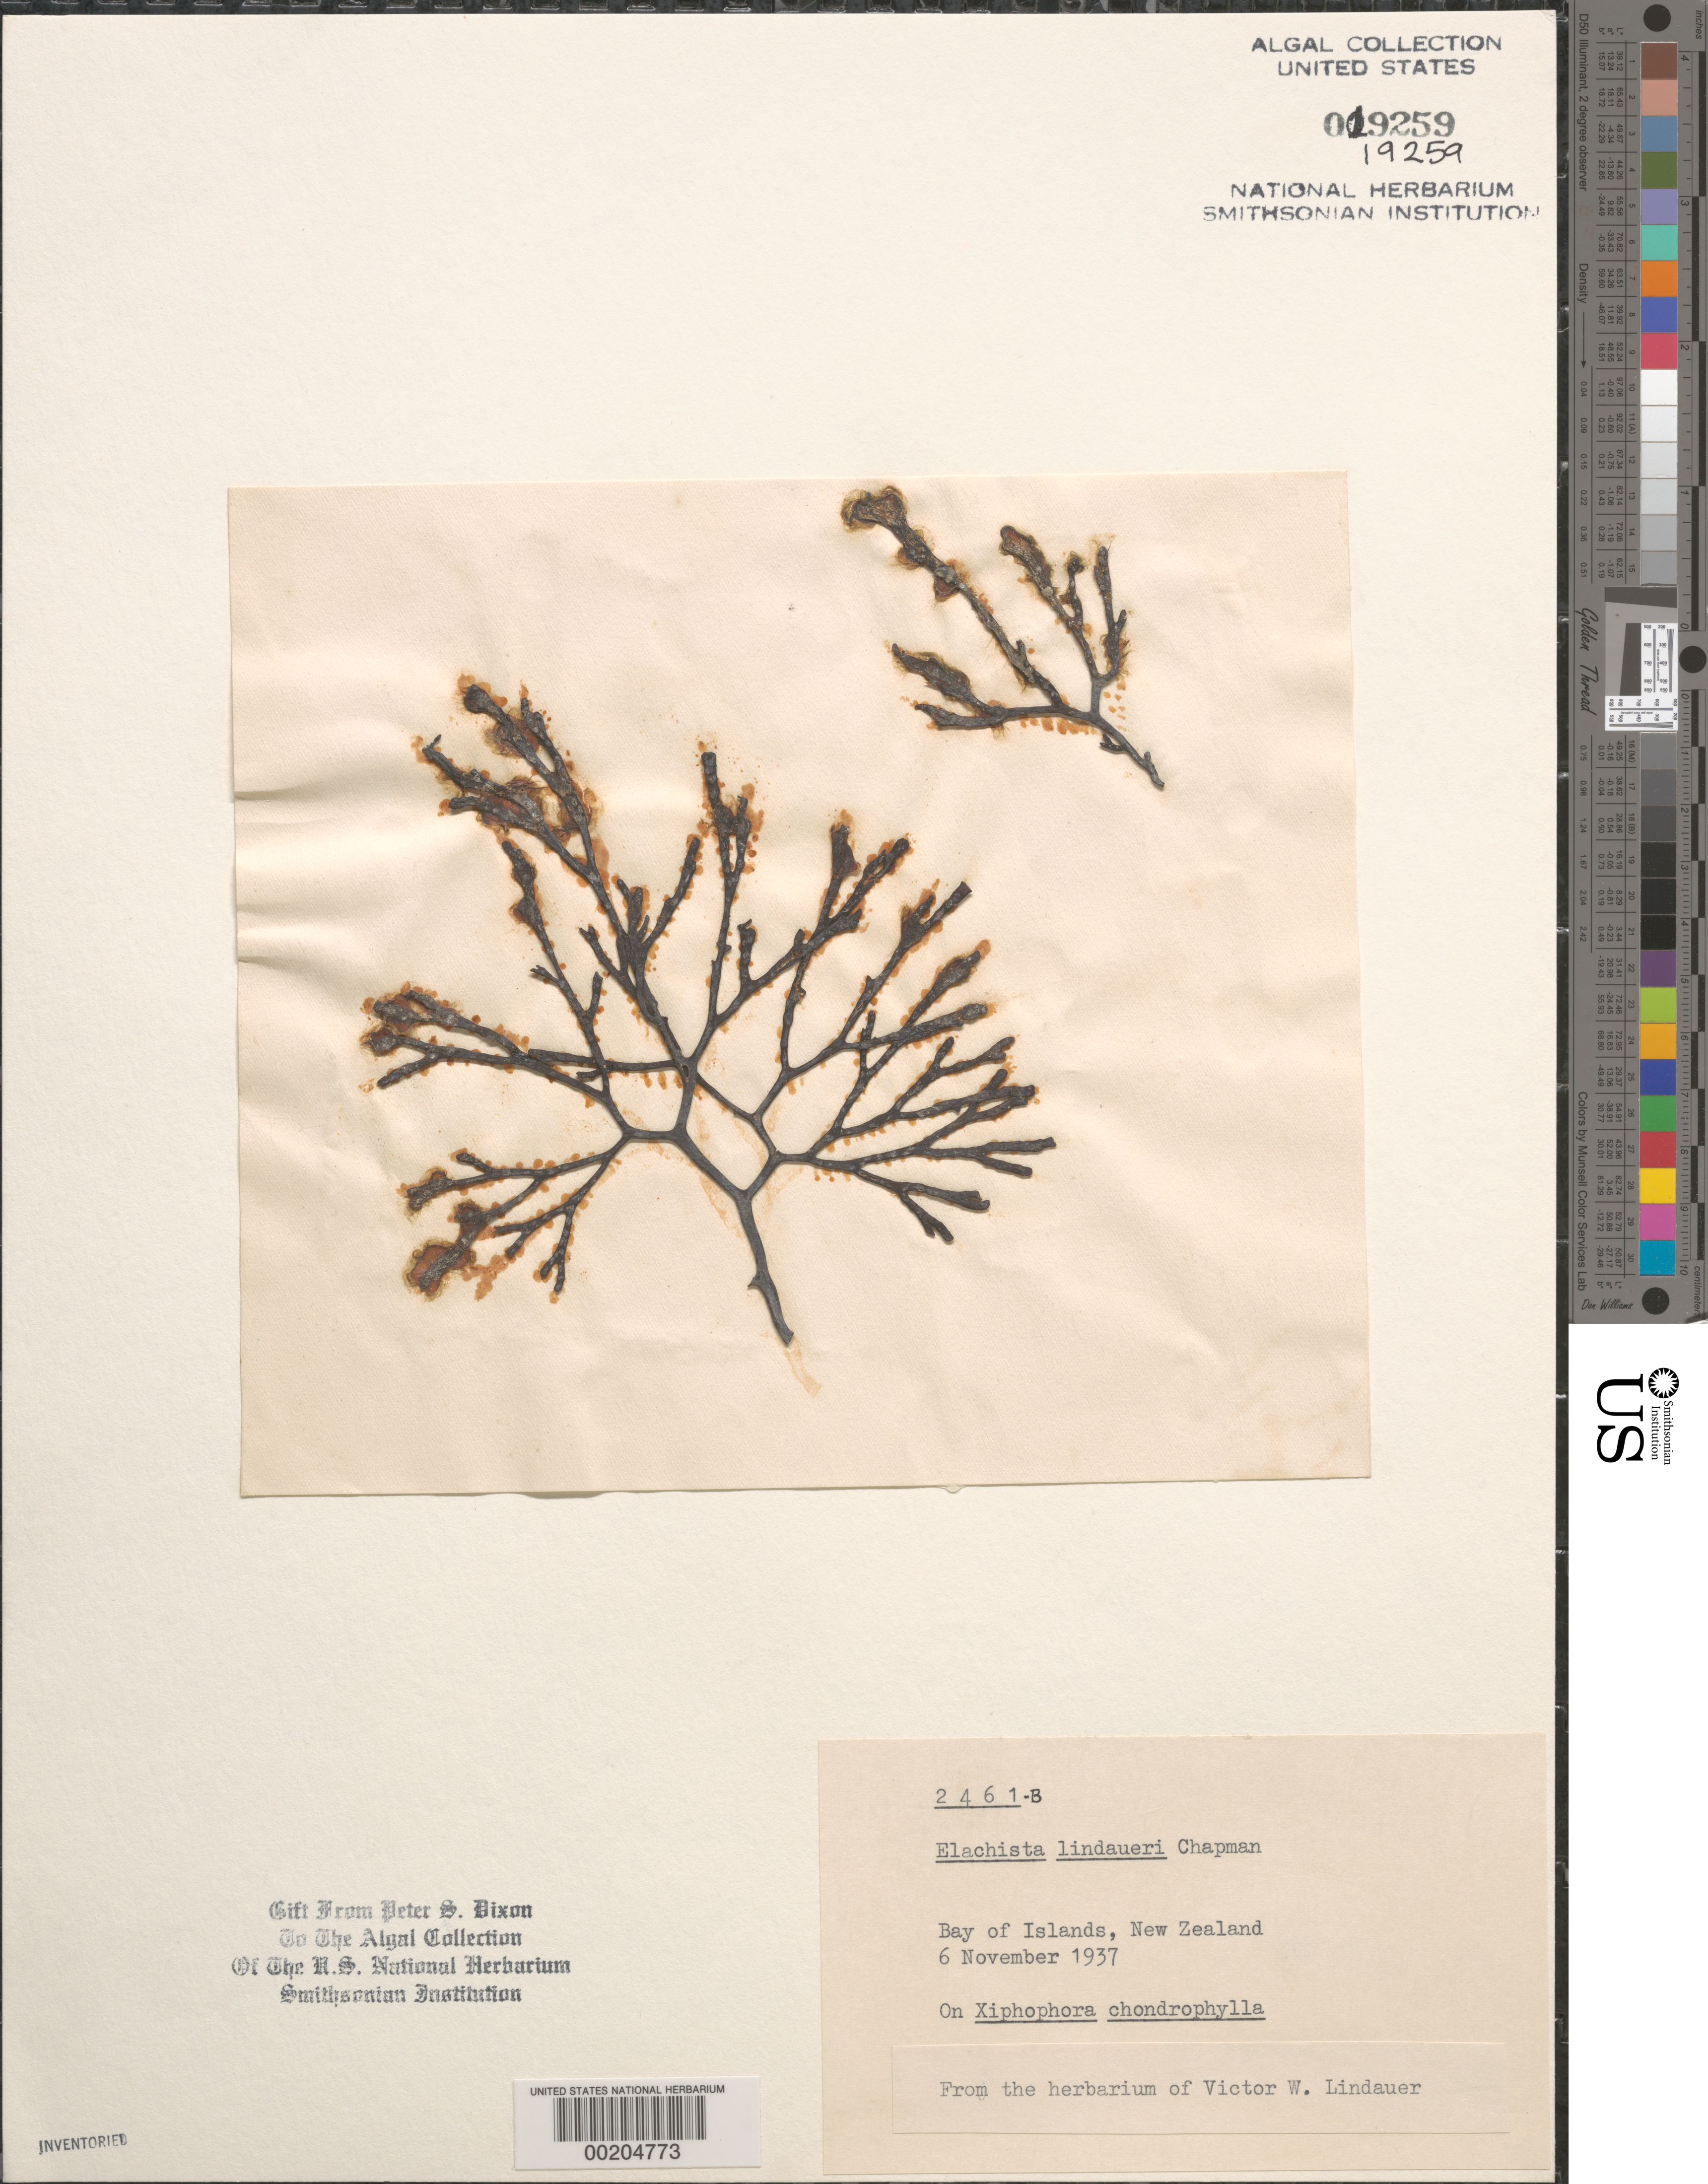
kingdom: Chromista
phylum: Ochrophyta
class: Phaeophyceae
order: Ectocarpales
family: Chordariaceae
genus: Elachista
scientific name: Elachista lindaueri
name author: V.J. Chapm.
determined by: Dixon, P. S.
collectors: V. Lindauer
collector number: PSD 2461b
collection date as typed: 06 Nov 1937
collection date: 1937-11-06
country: New Zealand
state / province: Northland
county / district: Far North District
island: North Island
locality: Bay of Islands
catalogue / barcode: US 19259